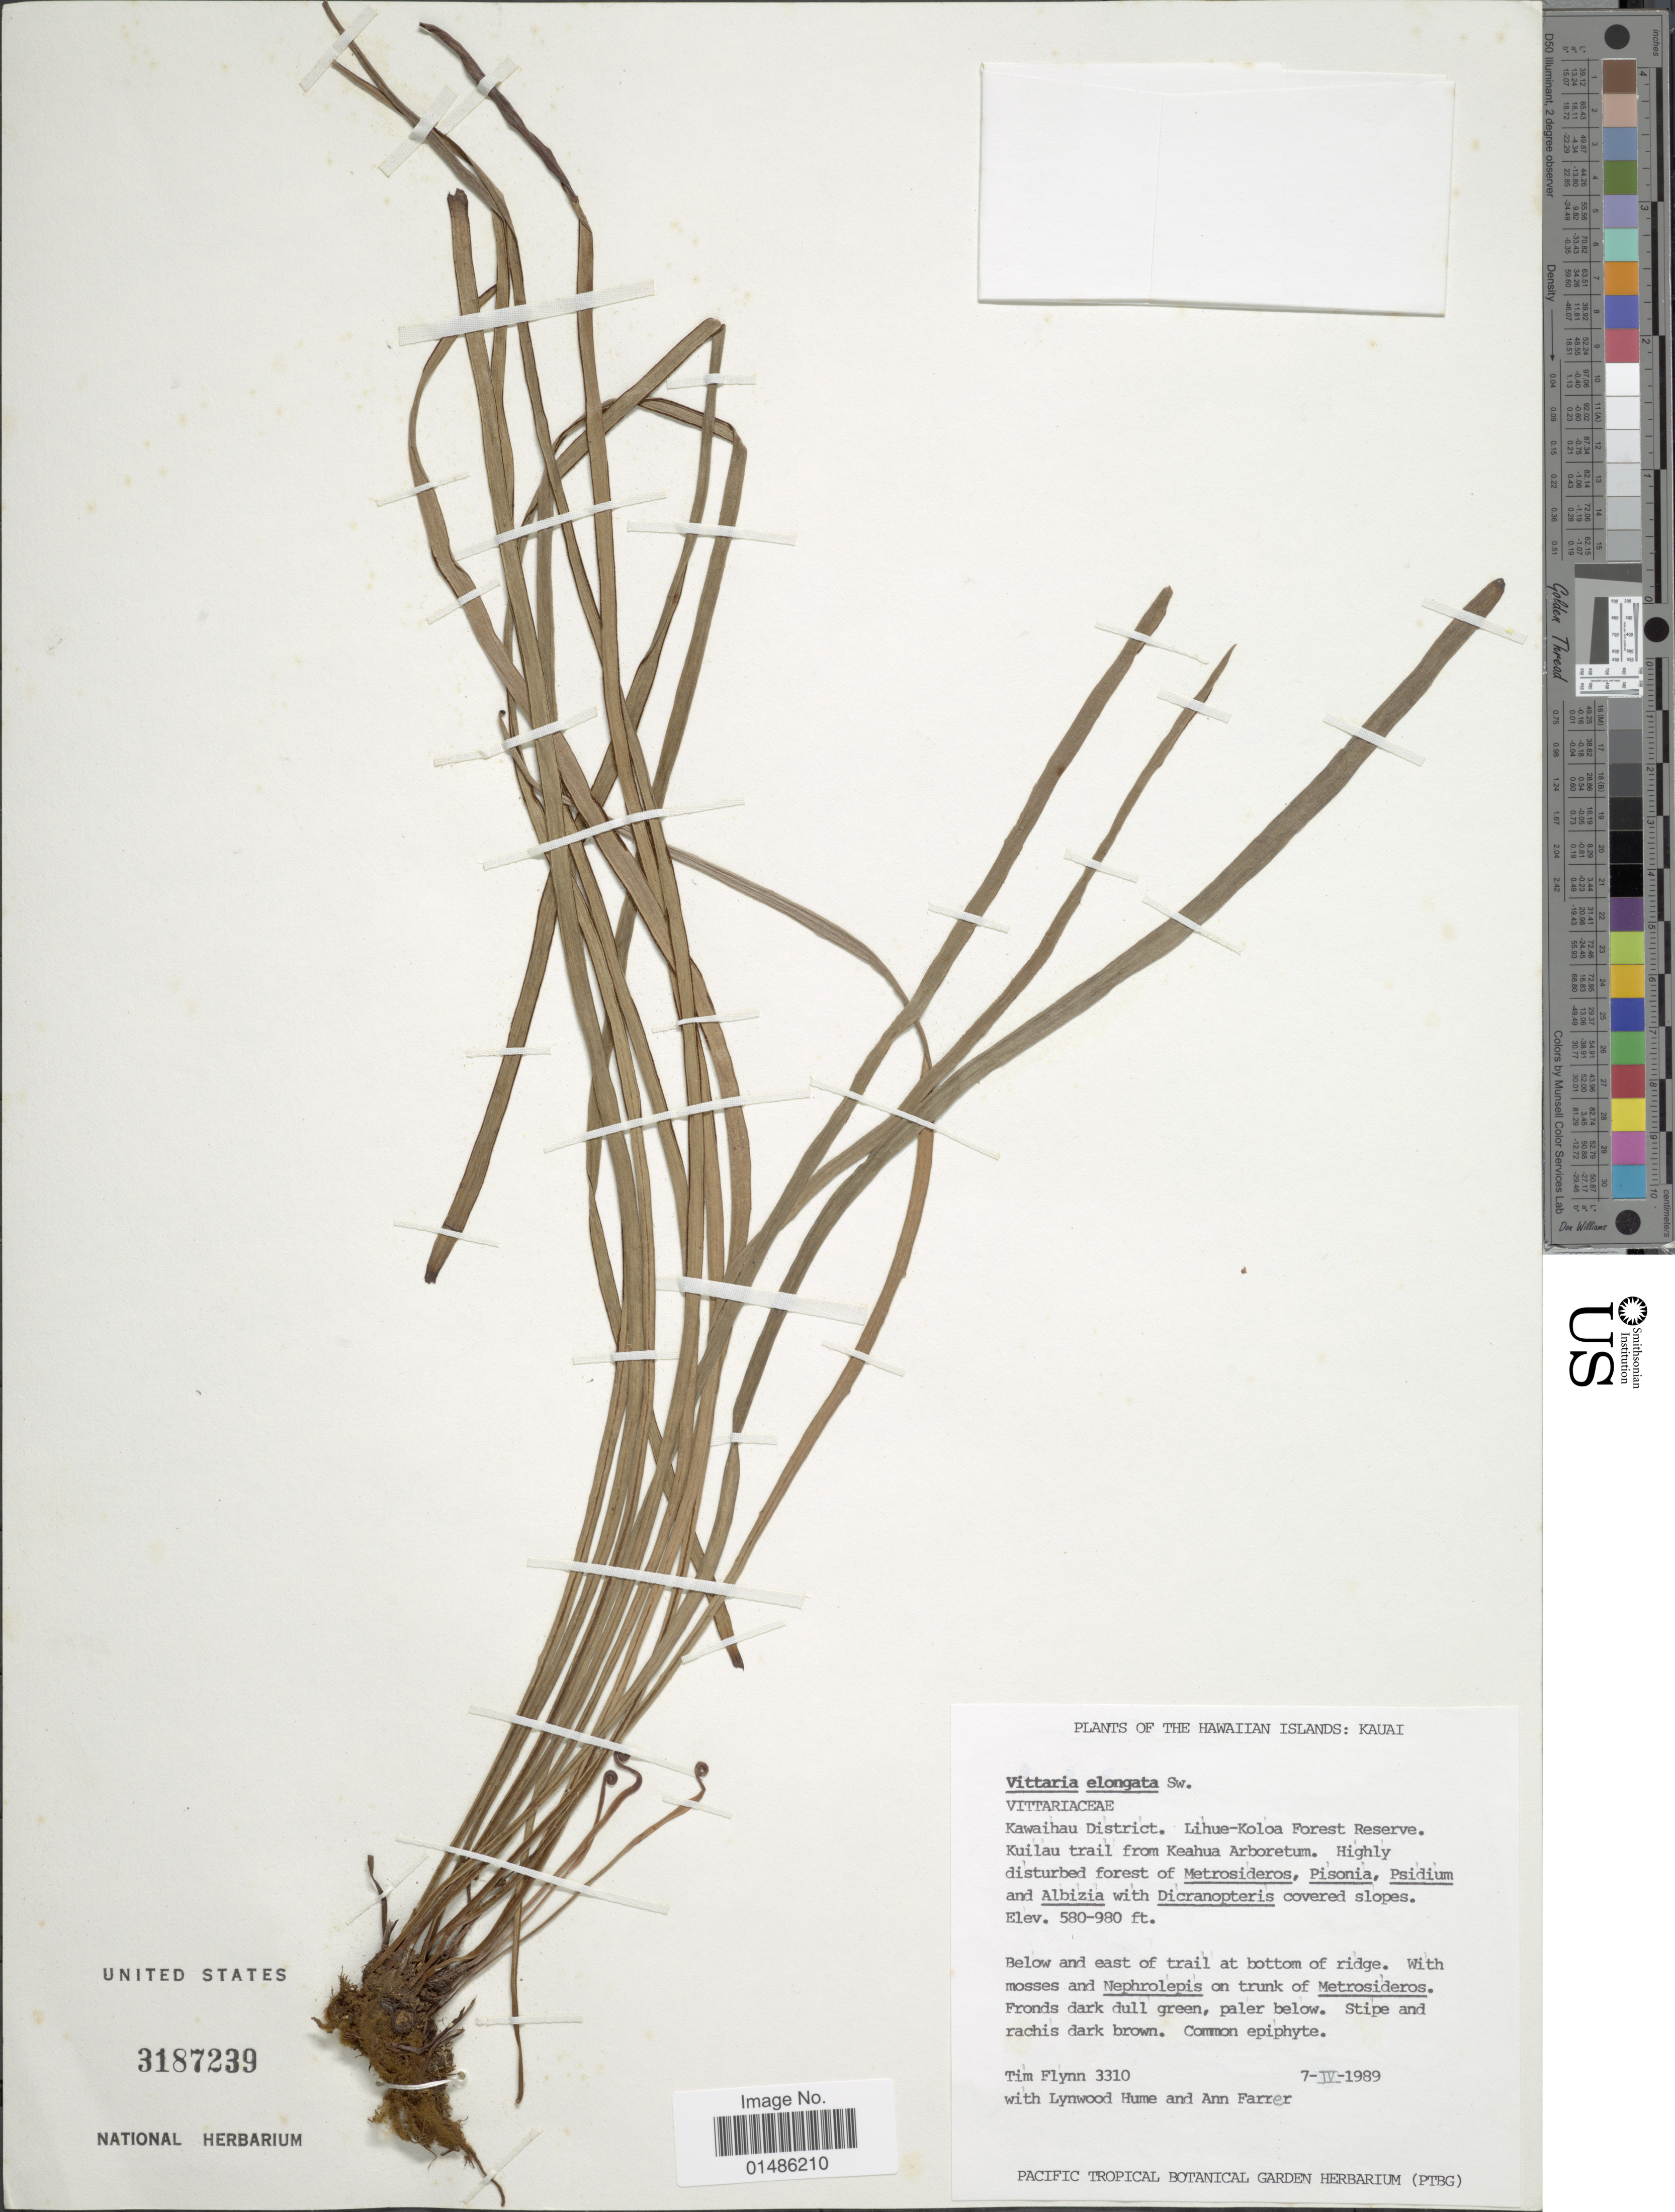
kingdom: Plantae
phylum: Tracheophyta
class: Polypodiopsida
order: Polypodiales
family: Pteridaceae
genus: Haplopteris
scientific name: Haplopteris elongata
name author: (Sw.) Crane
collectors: T. Flynn, L. Hume & A. Farrer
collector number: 3310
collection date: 1989-04-07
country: United States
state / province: Hawaii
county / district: Kauai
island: Kaua'i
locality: Kawaihau District. Lihue-Koloa Forest Reserve. Kuilau trail from Keahua Arboretum.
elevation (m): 177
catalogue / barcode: US 3187239